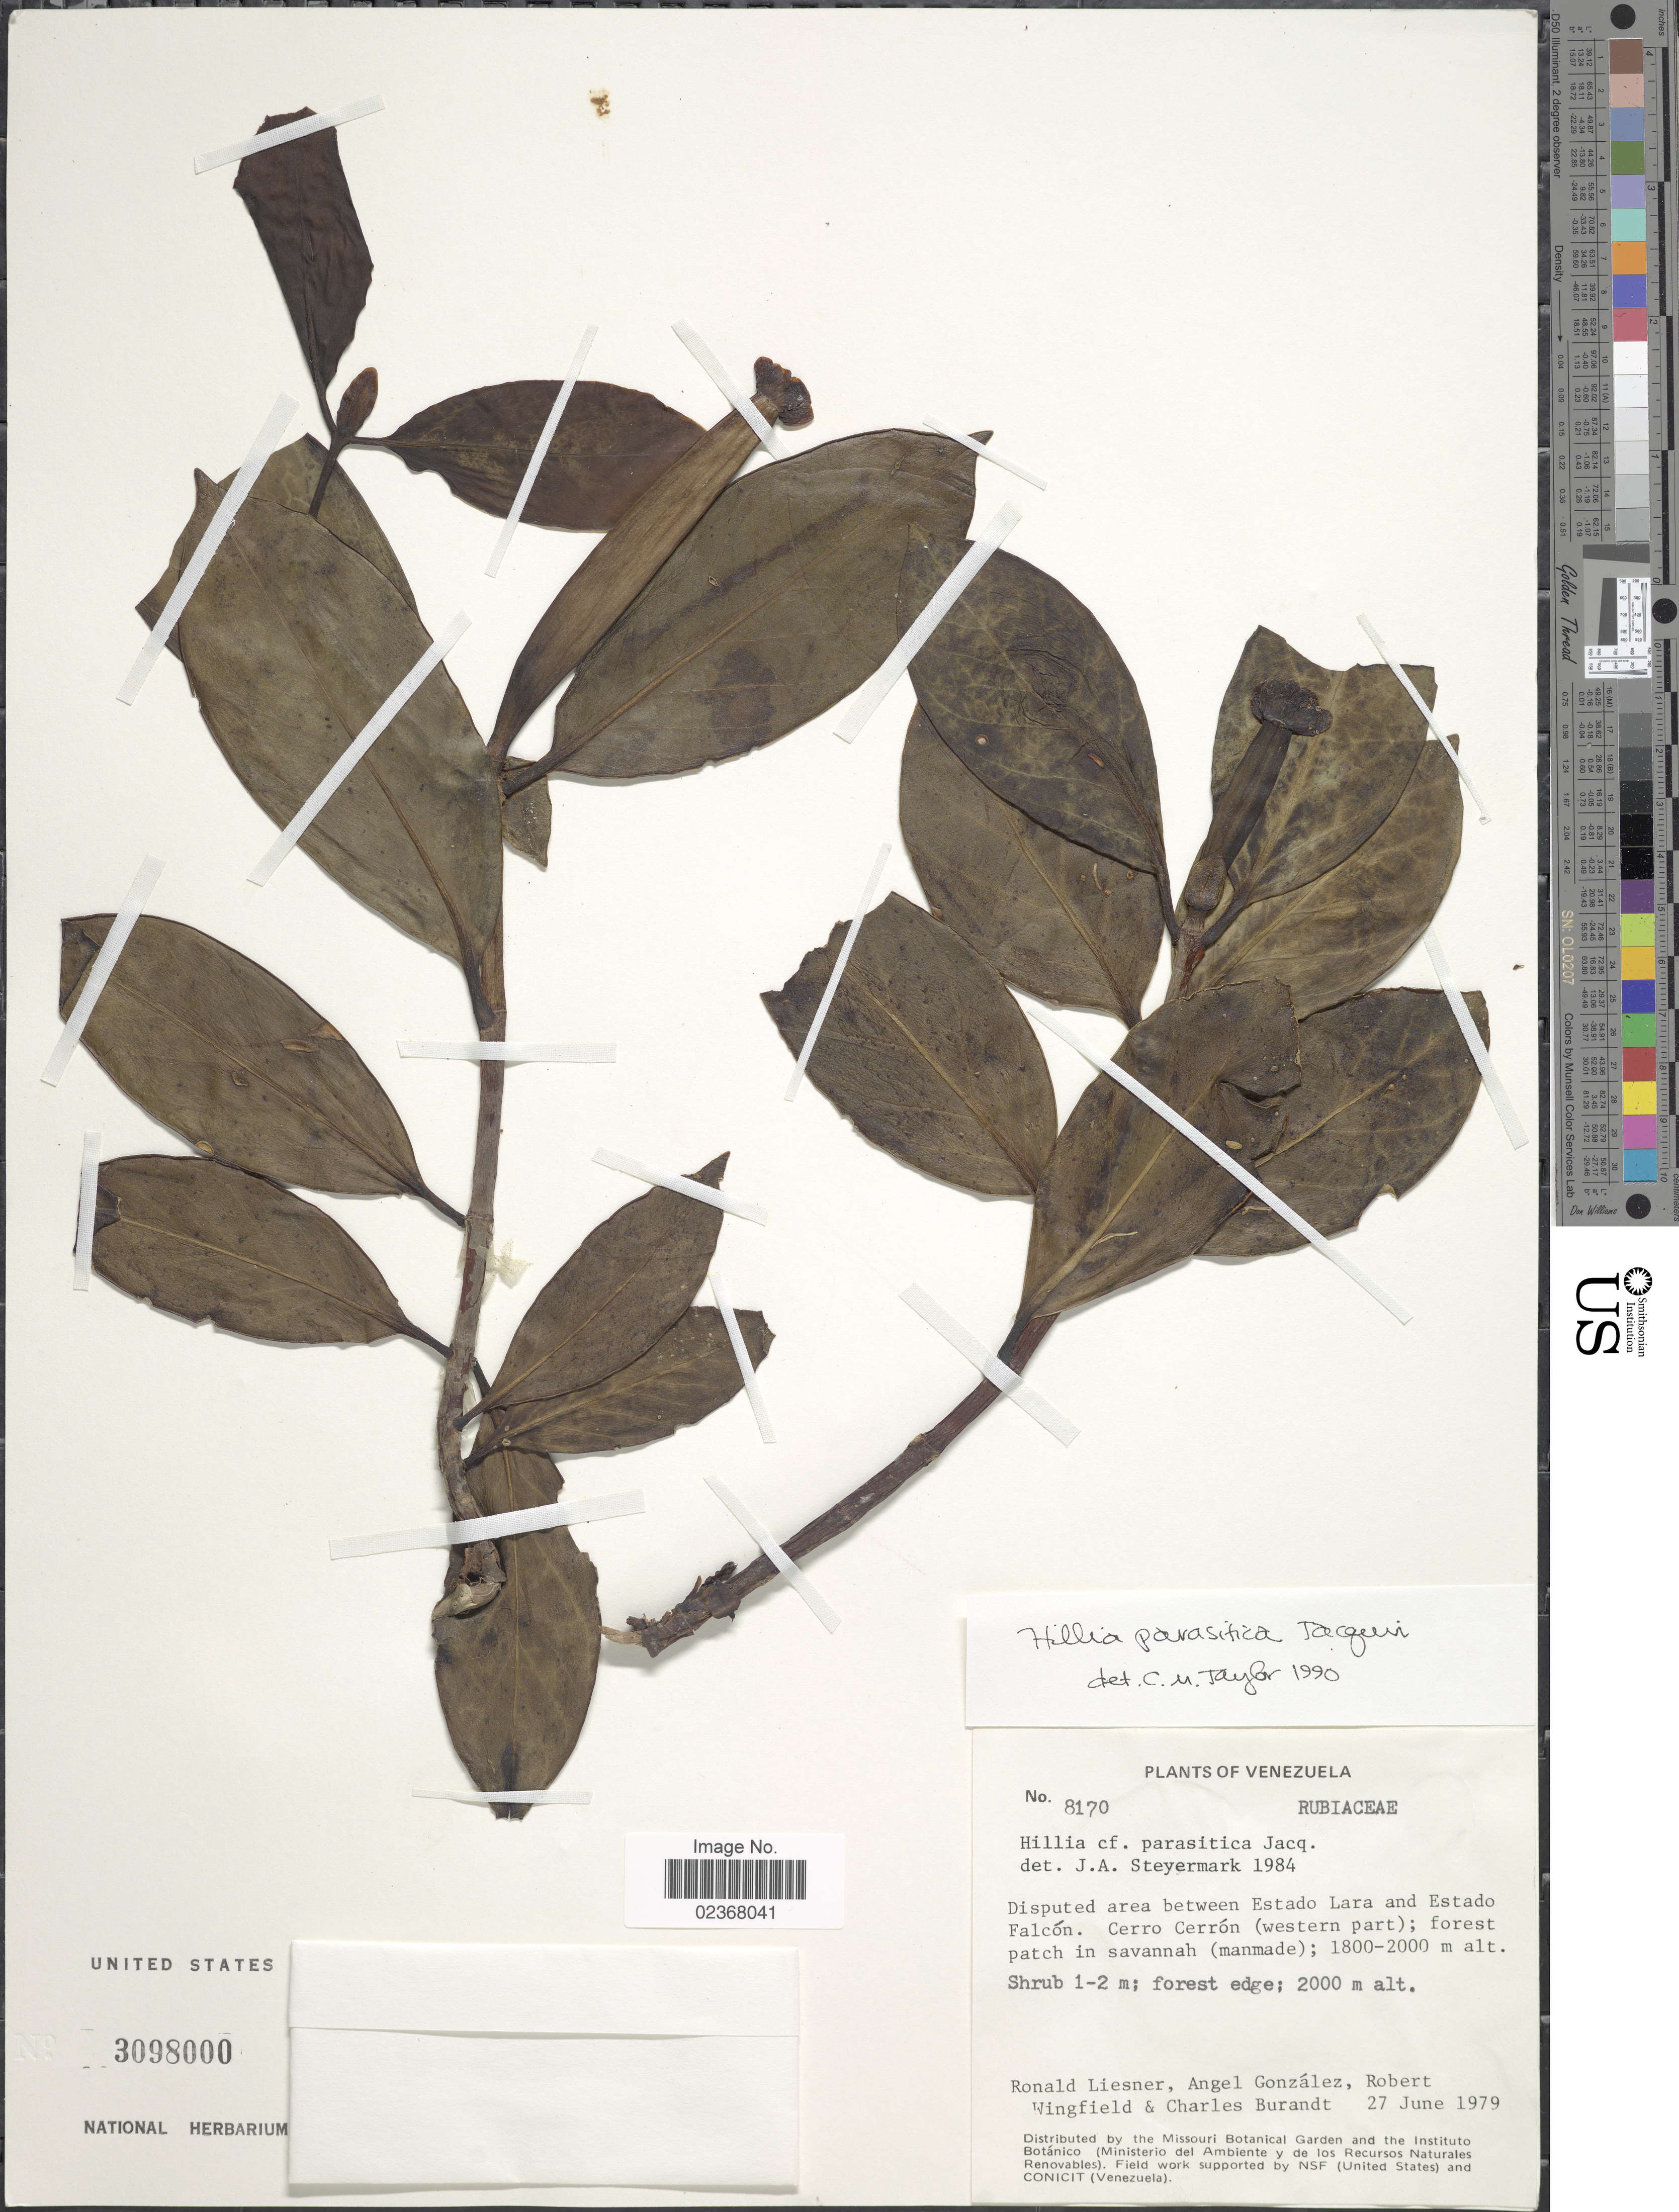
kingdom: Plantae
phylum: Tracheophyta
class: Magnoliopsida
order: Gentianales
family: Rubiaceae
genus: Hillia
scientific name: Hillia parasitica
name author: Jacq.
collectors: R. L. Liesner, A. C. González, R. C. Wingfield & C. Burandt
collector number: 8170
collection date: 1979-06-27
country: Venezuela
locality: Disputed area between Estado Lara and Estado Falcon, Cerro Cerron (western part)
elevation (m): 1800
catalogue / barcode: US 3098000